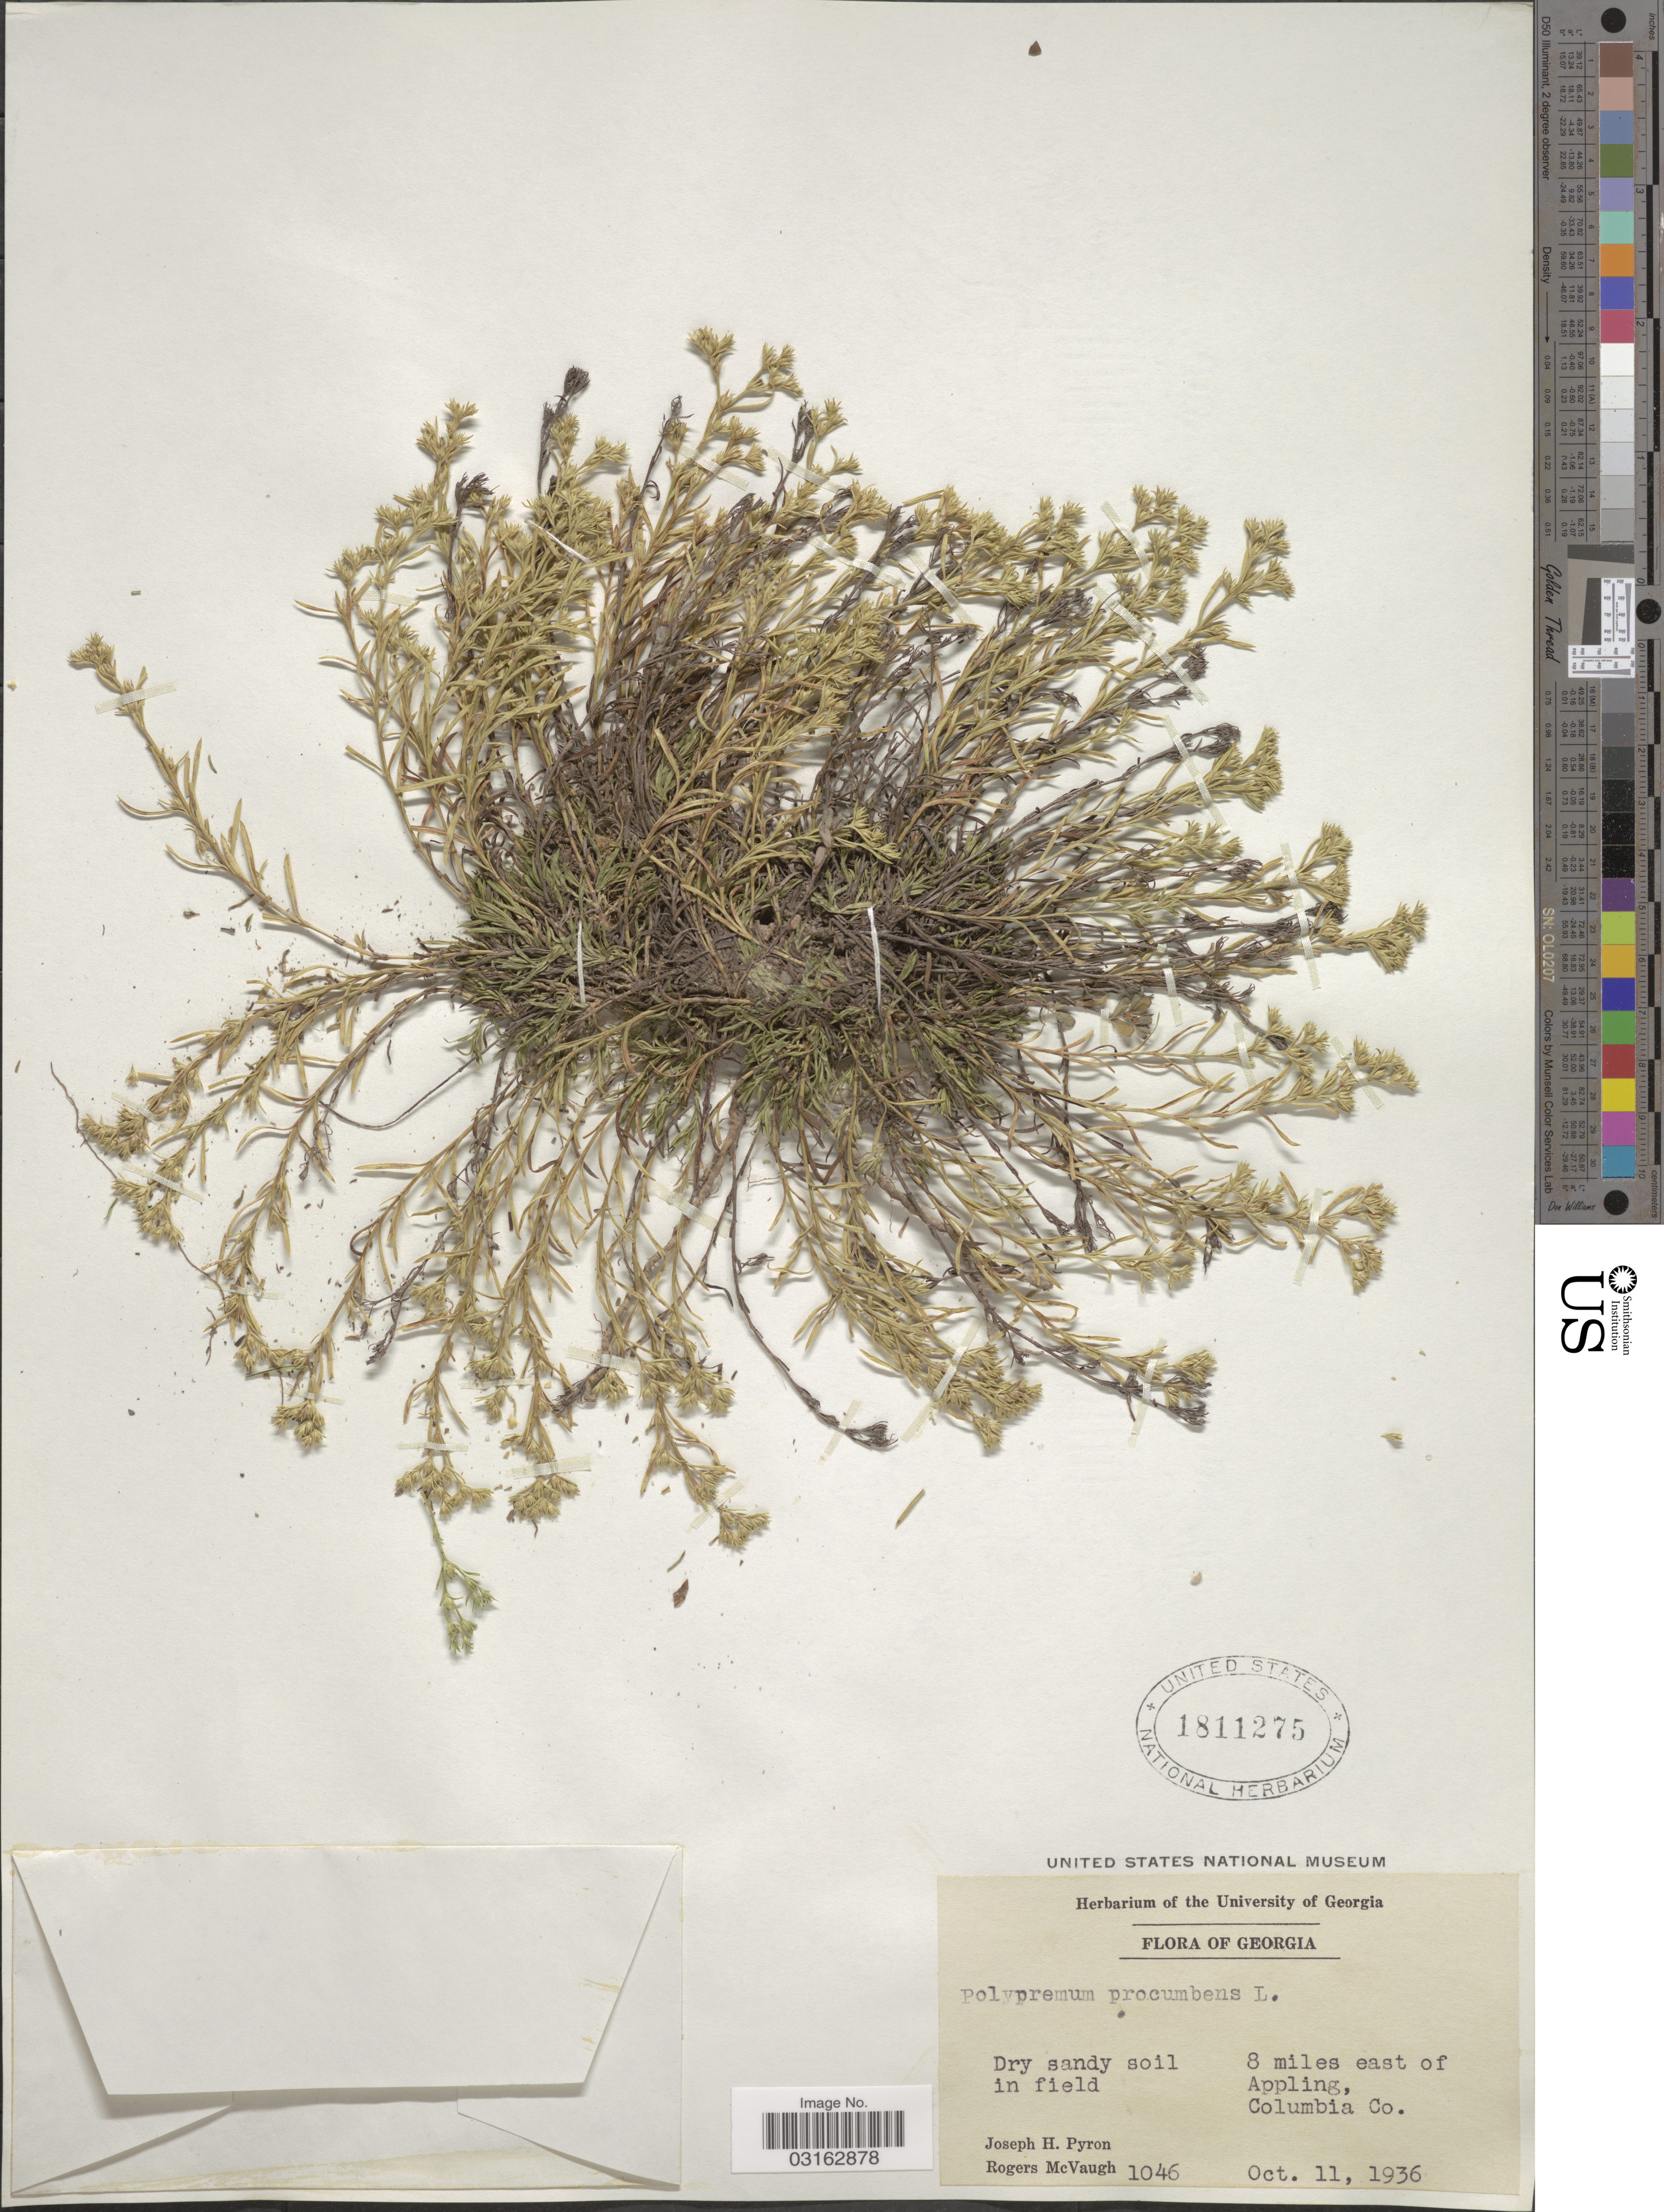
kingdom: Plantae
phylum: Tracheophyta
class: Magnoliopsida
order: Lamiales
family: Tetrachondraceae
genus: Polypremum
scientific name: Polypremum procumbens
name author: L.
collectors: J. H. Pyron & R. McVaugh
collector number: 1046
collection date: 1936-10-11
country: United States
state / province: Georgia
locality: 8 miles east of Appling, Columbia Co.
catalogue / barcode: US 1811275